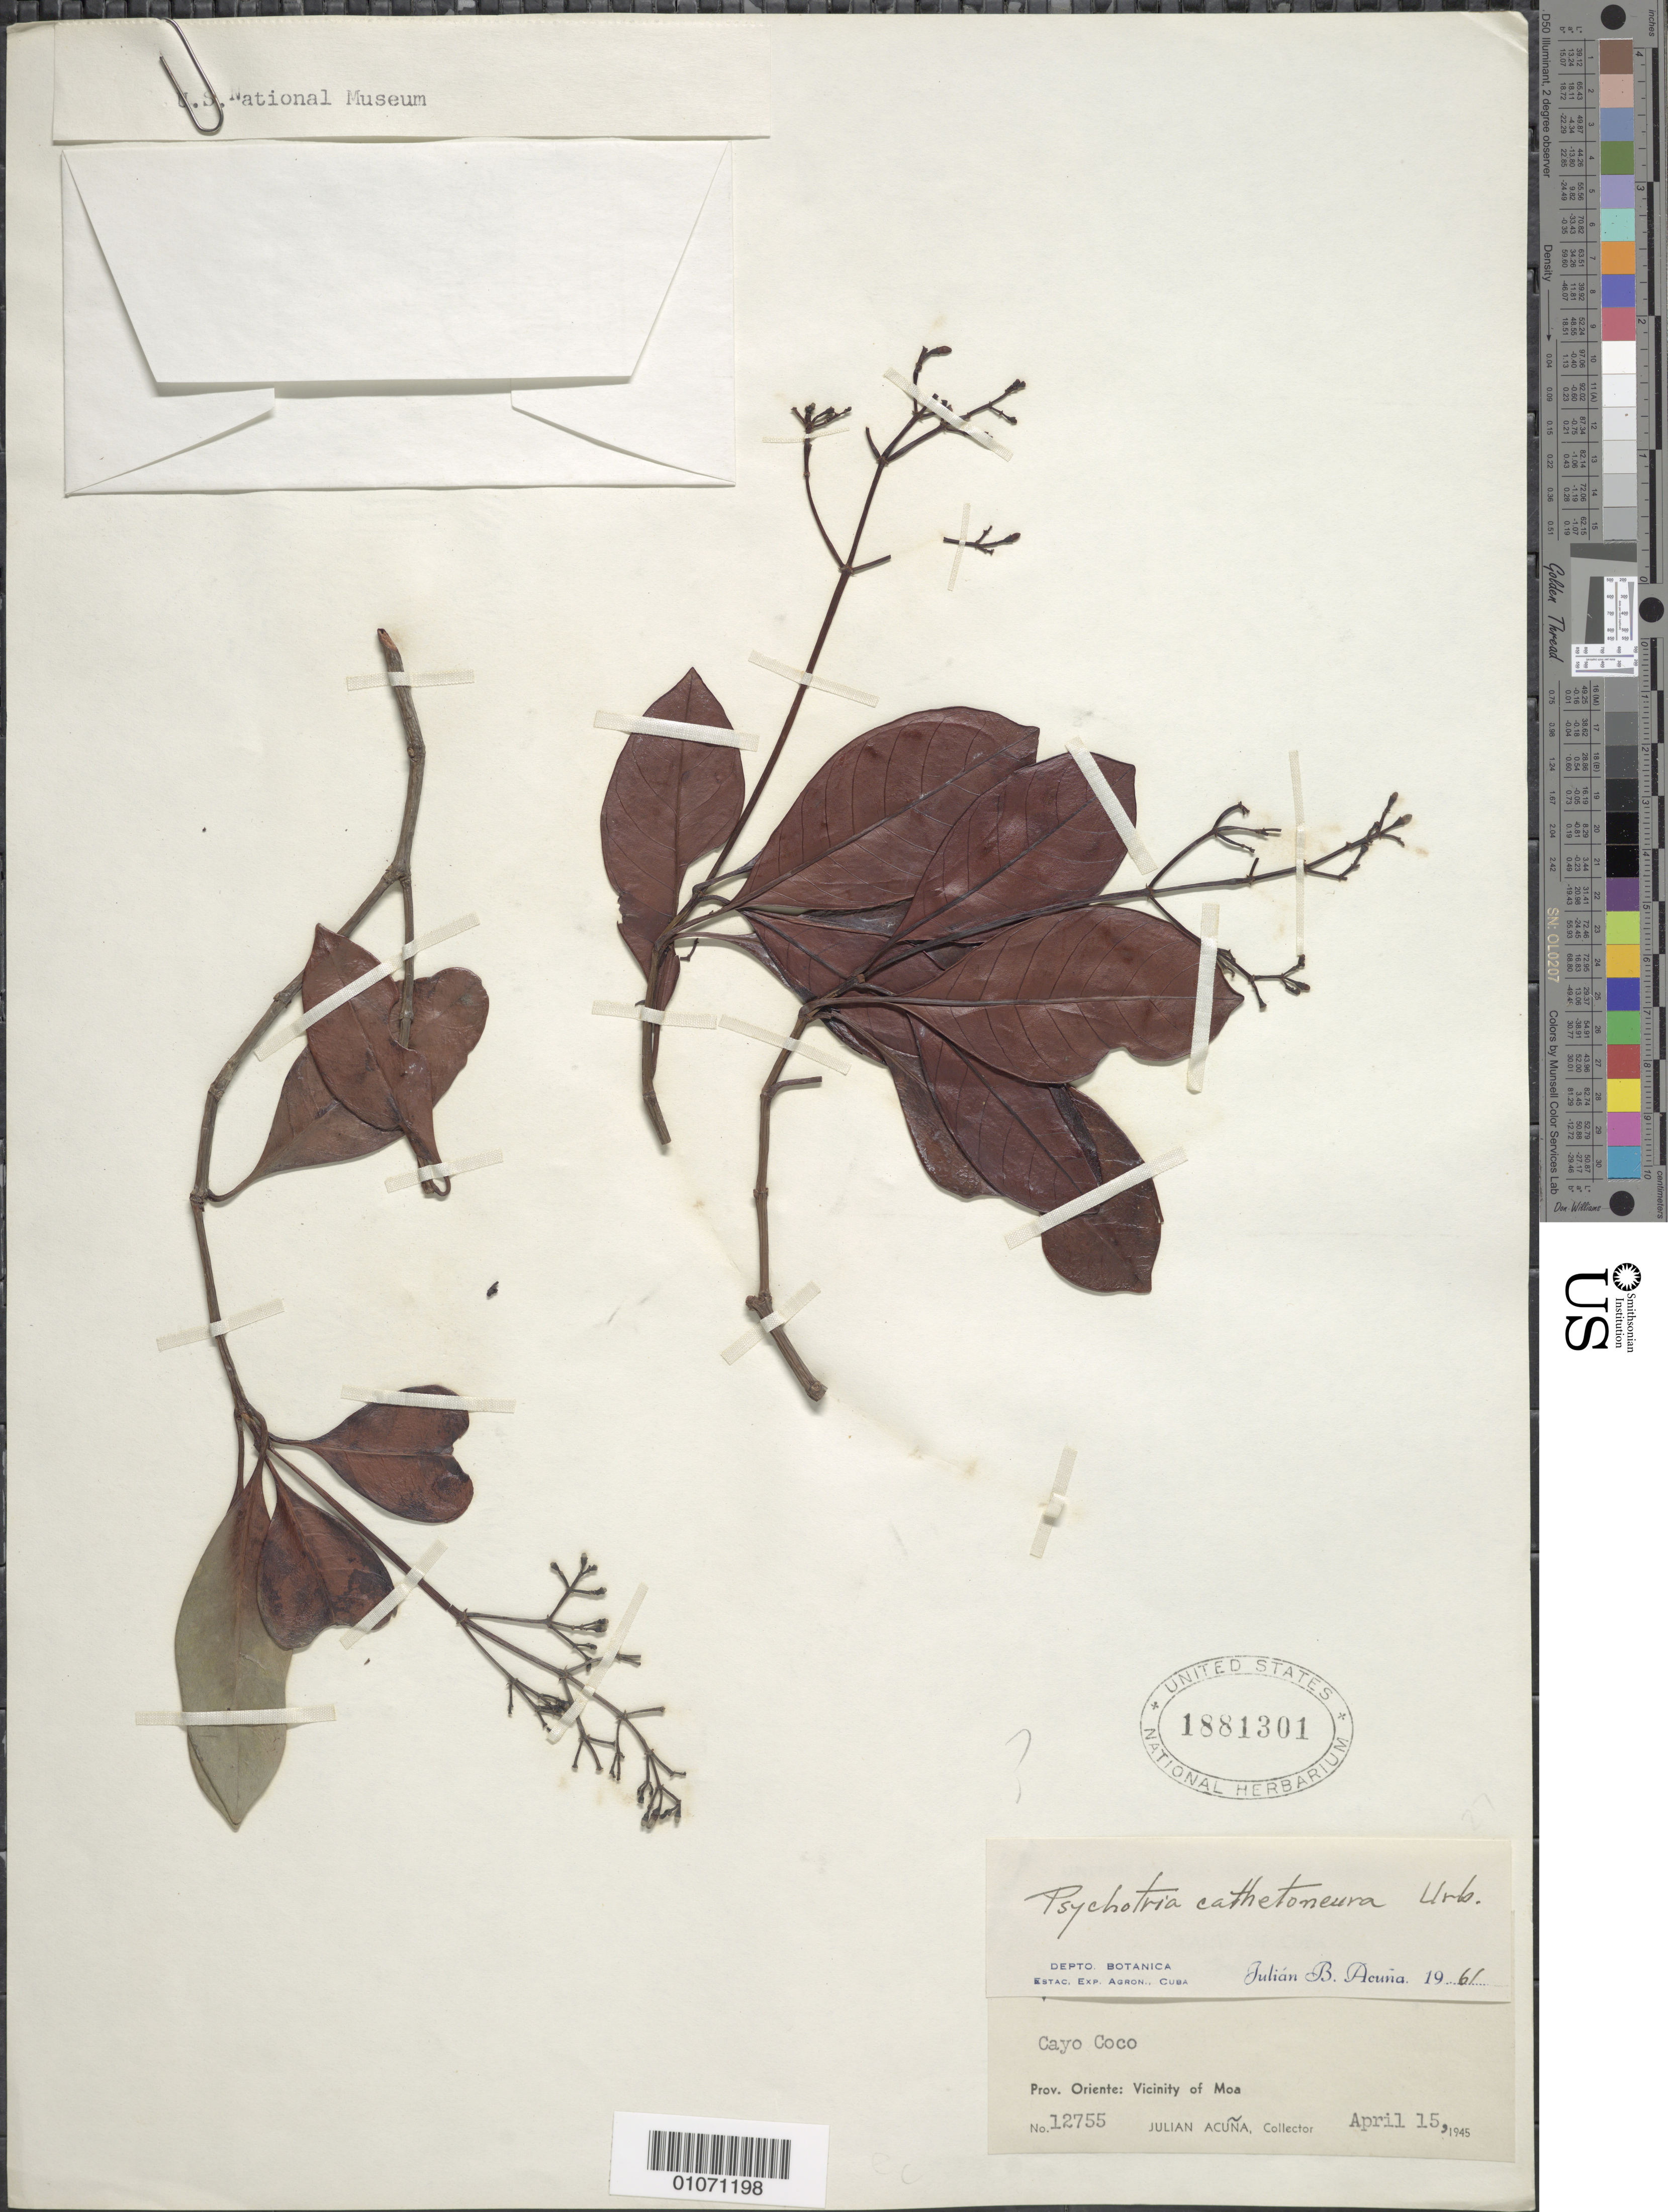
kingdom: Plantae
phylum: Tracheophyta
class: Magnoliopsida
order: Gentianales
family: Rubiaceae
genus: Psychotria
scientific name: Psychotria cathetoneura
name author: Urb.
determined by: Acuña, J. B.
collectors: J. Acuña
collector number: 12755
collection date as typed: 15 Apr 1945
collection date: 1945-04-15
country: Cuba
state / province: Holguín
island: Cuba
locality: Moa vicinity; Cay Coco [Oriente]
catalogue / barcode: US 1881301